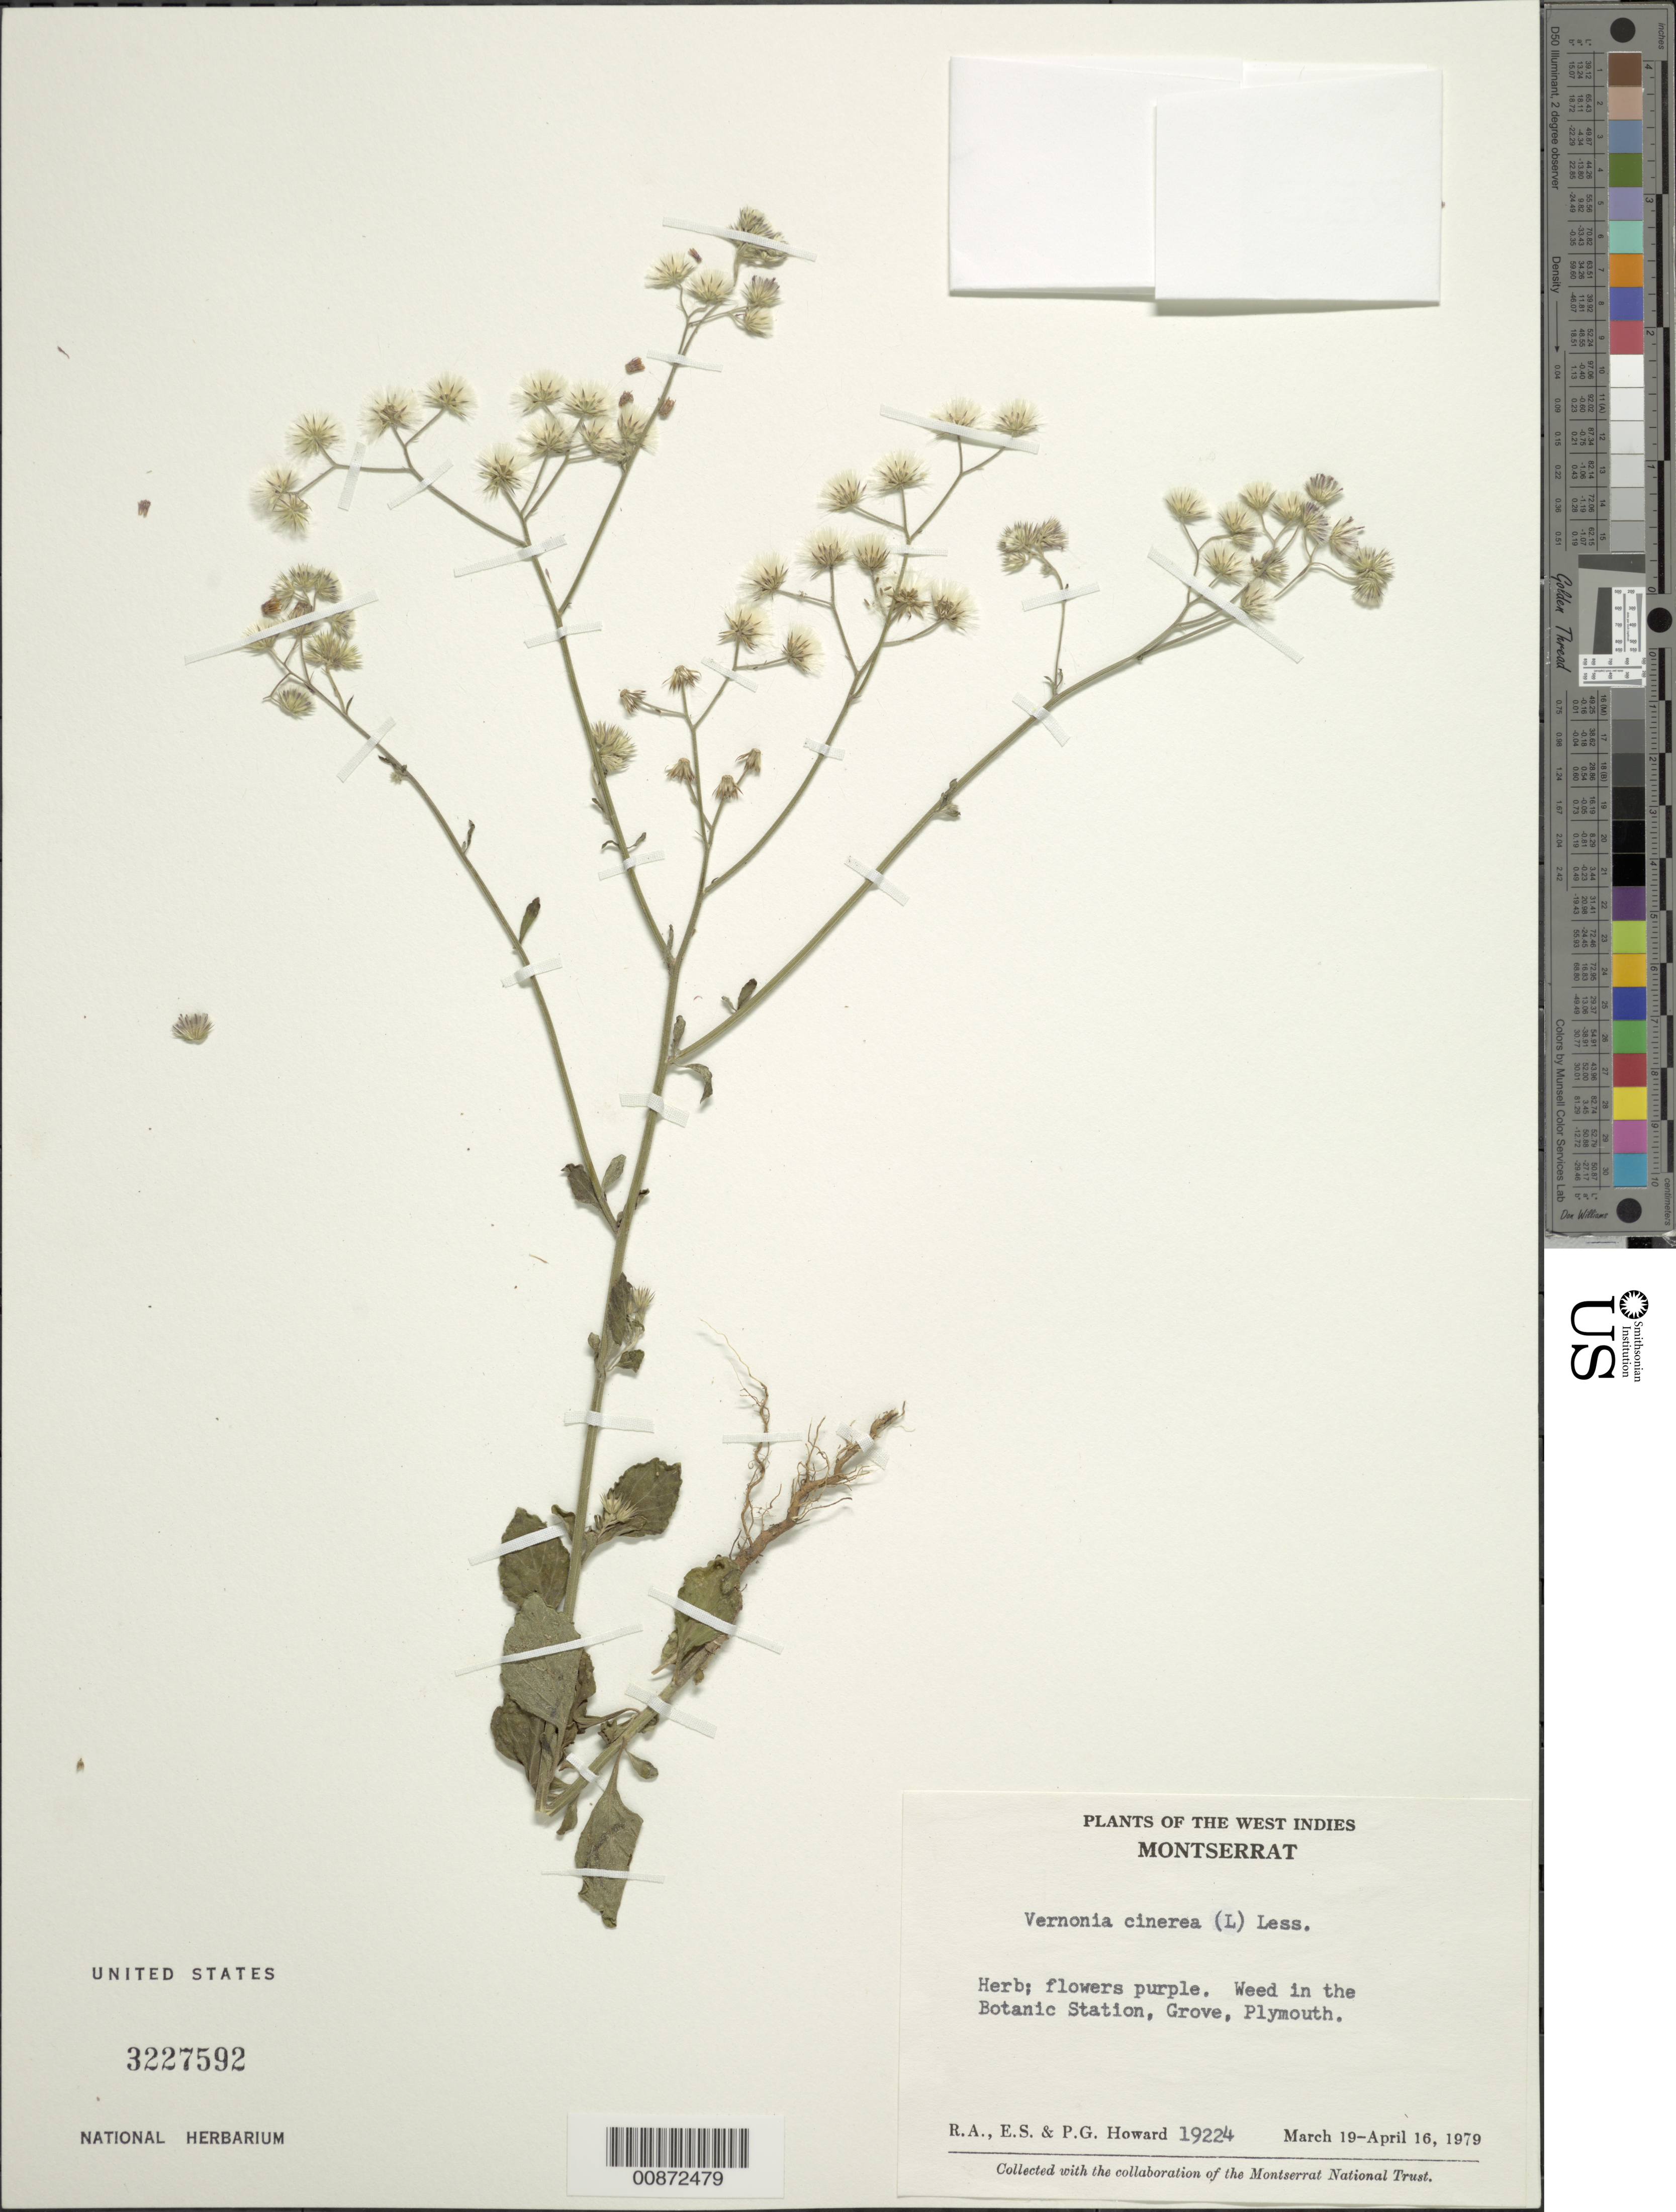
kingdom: Plantae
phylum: Tracheophyta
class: Magnoliopsida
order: Asterales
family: Asteraceae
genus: Cyanthillium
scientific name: Cyanthillium cinereum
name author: (L.) H. Rob.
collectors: R. A. Howard, E. S. Howard & P. Howard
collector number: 19224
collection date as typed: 19 Mar 1979 to 16 Apr 1979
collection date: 1979-03-19/1979-04-16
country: Montserrat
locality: In the Botanic Station, Grove, Plymouth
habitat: Weed in botanic station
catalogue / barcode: US 3227592